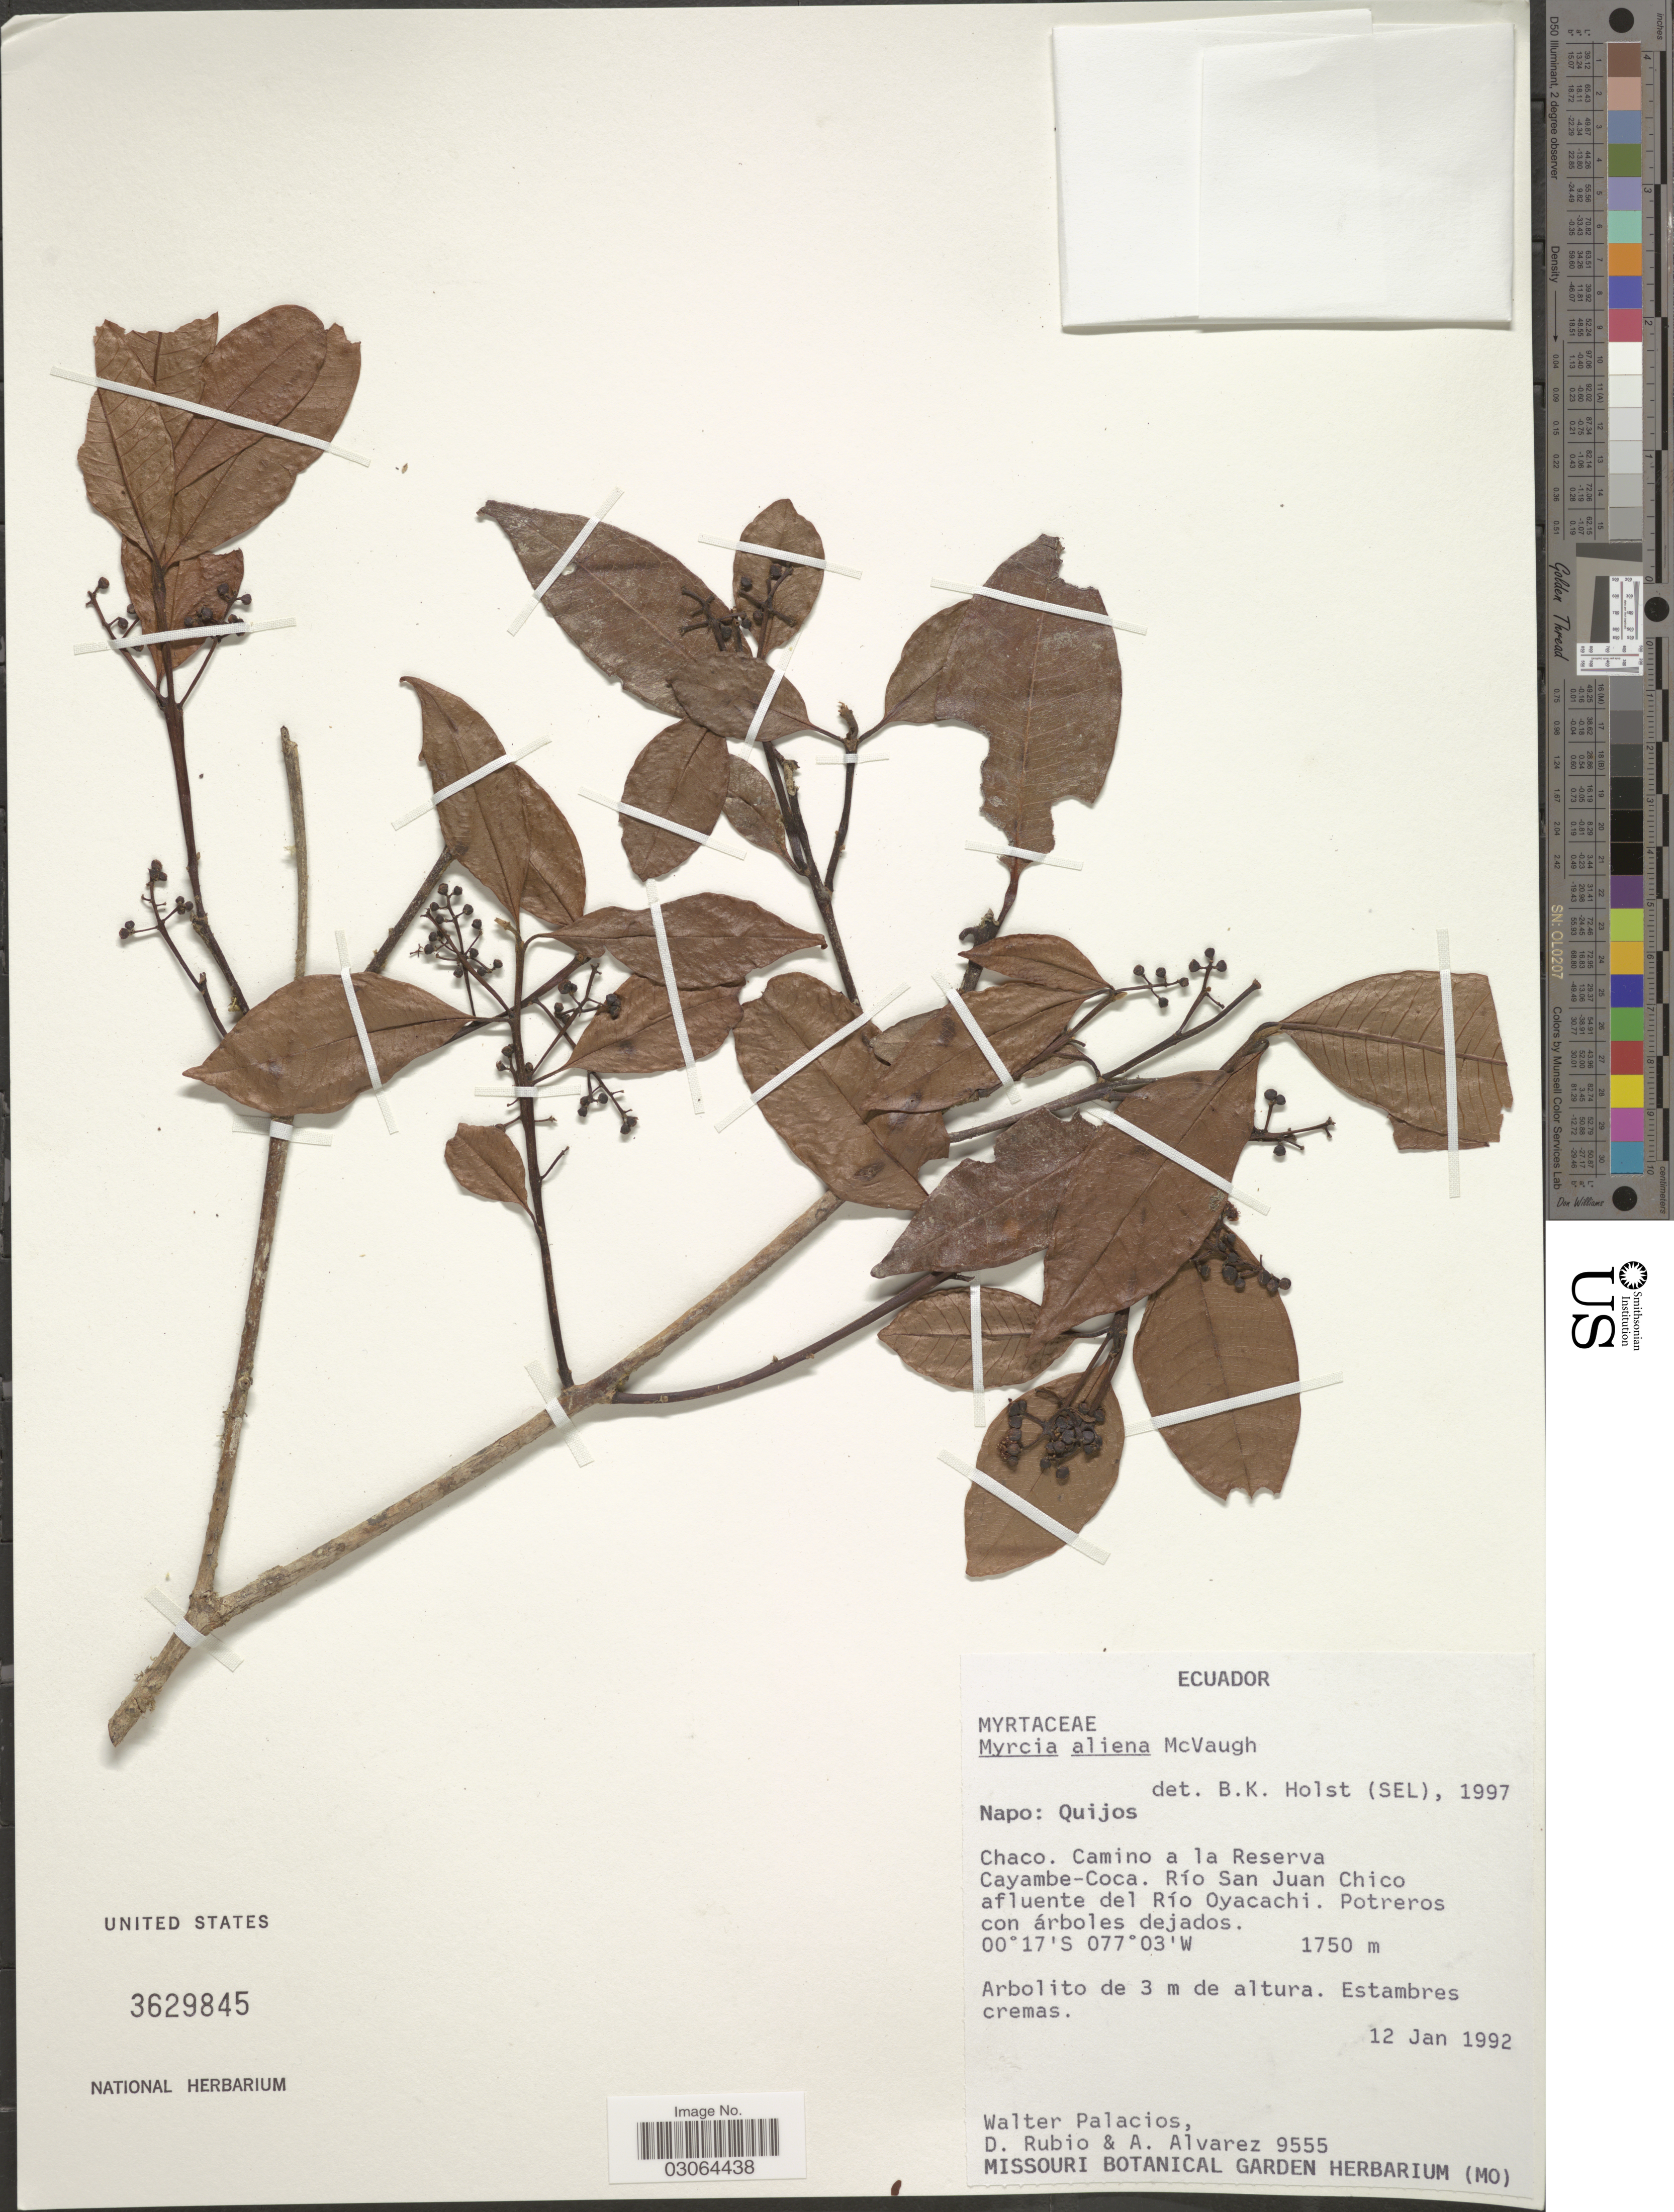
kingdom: Plantae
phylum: Tracheophyta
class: Magnoliopsida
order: Myrtales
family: Myrtaceae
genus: Myrcia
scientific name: Myrcia aliena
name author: McVaugh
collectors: W. Palacios, D. Rubio & A. Alvarez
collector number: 9555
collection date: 1992-01-12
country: Ecuador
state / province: Napo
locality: Quijos, Chaco. Camino a la Reserva Cayambe-Coca. Río San Juan Chico afluente del Río Oyacachi.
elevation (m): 1750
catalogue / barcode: US 3629845